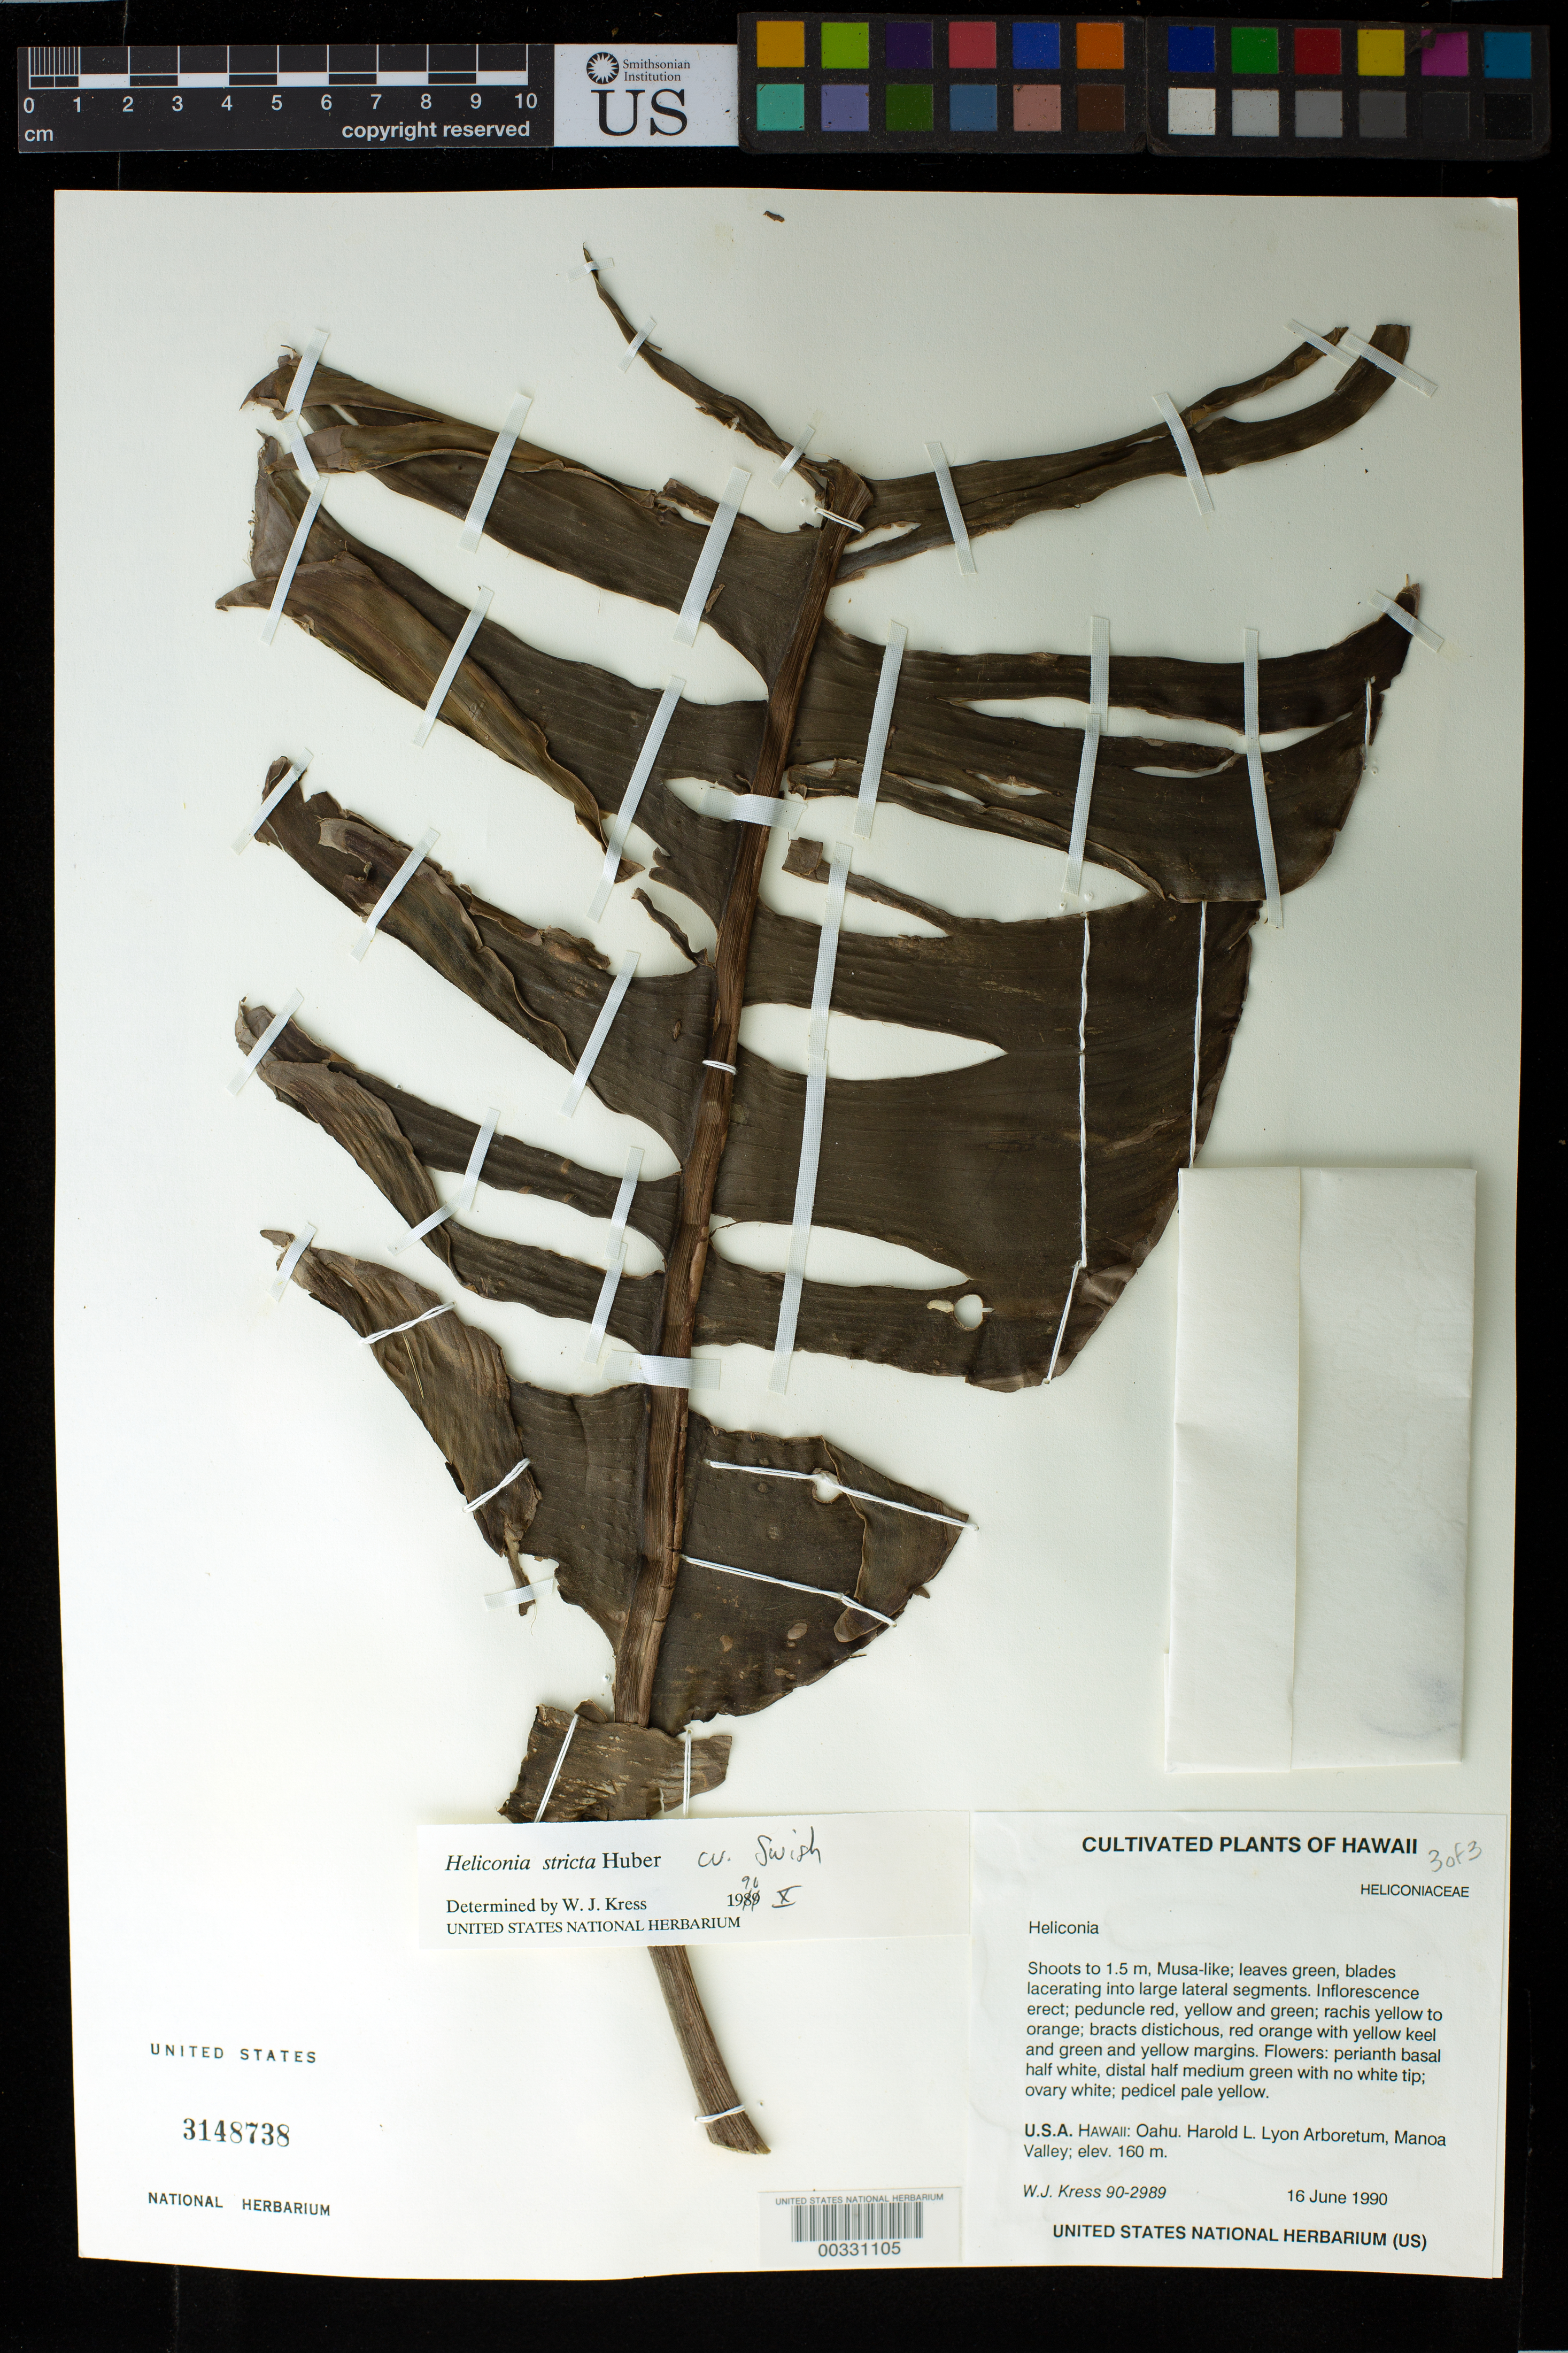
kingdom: Plantae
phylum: Tracheophyta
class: Liliopsida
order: Zingiberales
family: Heliconiaceae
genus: Heliconia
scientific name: Heliconia stricta 'Swish'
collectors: W. J. Kress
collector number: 90-2989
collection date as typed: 16 Jun 1990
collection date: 1990-06-16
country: United States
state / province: Florida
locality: Southern Florida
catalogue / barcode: US 3148738